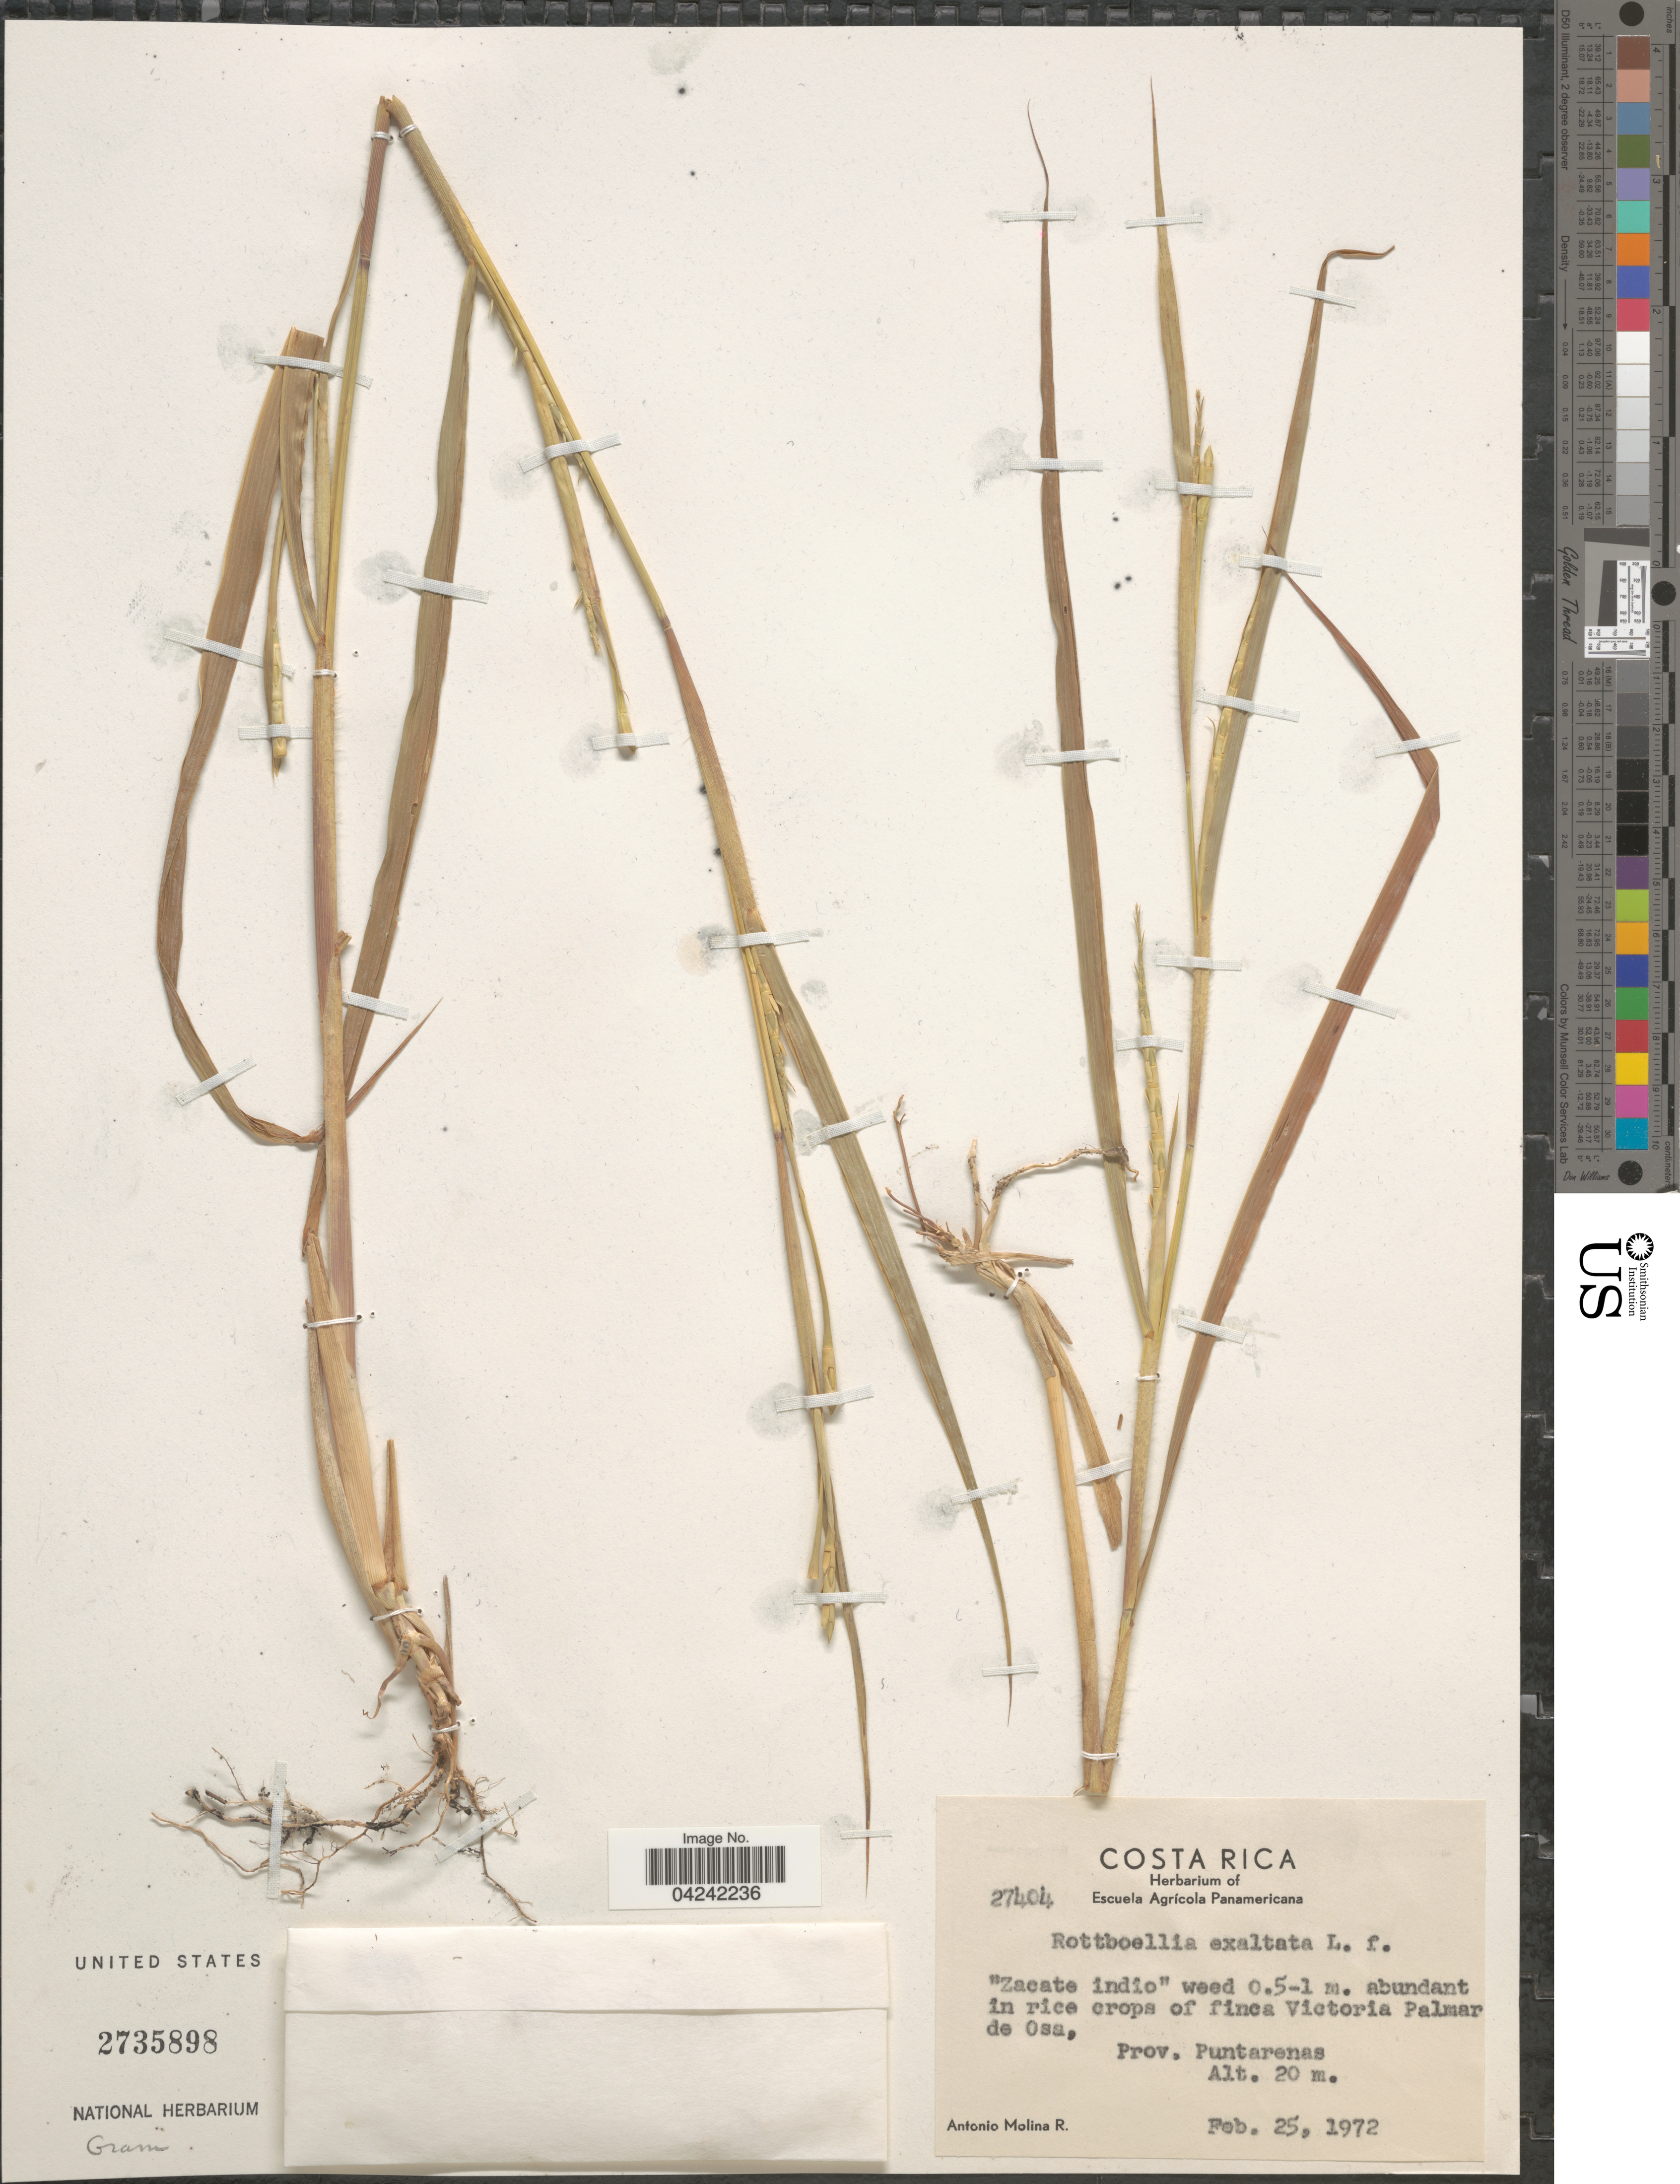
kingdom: Plantae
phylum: Tracheophyta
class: Liliopsida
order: Poales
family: Poaceae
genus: Rottboellia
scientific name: Rottboellia cochinchinensis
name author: (Lour.) Clayton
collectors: A. Molina R.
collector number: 27404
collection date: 1972-02-25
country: Costa Rica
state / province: Puntarenas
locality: Abundant in rice crops of finca Victoria Palmar de Osa.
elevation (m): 20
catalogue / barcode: US 2735898